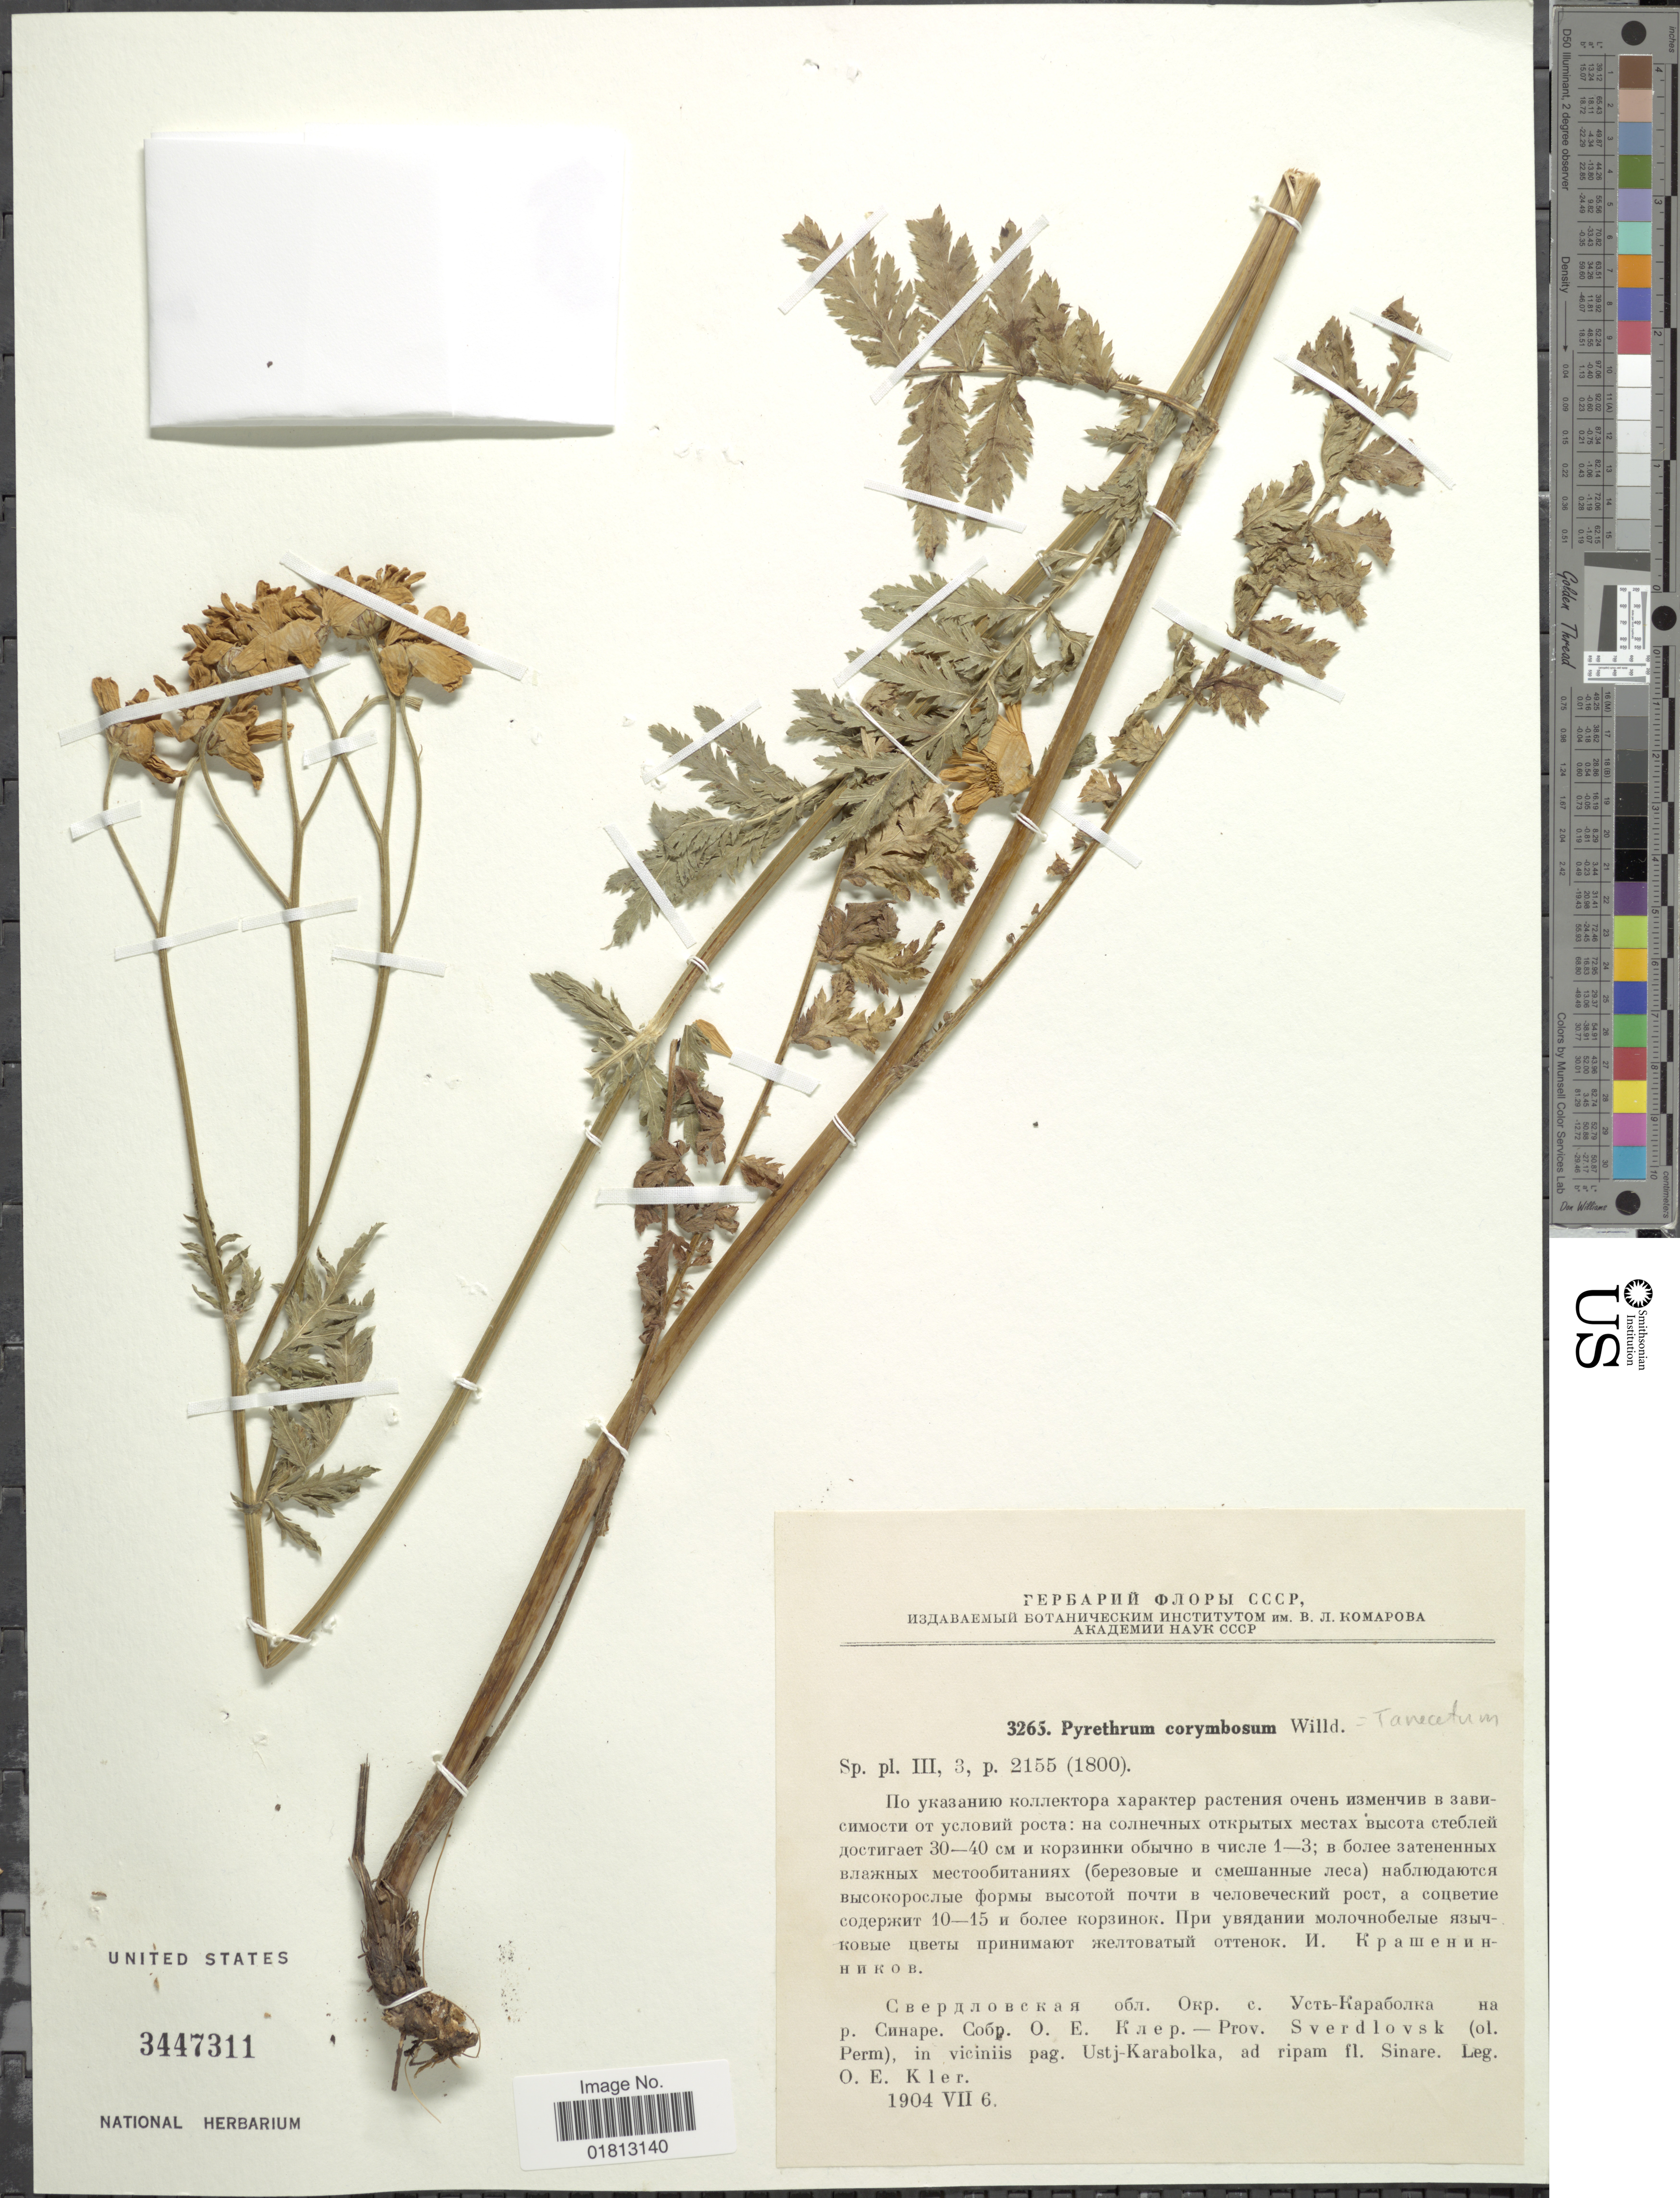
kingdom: Plantae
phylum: Tracheophyta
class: Magnoliopsida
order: Asterales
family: Asteraceae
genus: Tanacetum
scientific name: Tanacetum corymbosum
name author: (L.) Sch. Bip.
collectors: O. Kler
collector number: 3265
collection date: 1904-07-06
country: Russian Federation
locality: Prov. Sverdlovsk, (Ol. Perm), in viciniis pag. Ustj-Karabolka. ad ripam fl. Sinare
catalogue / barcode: US 3447311